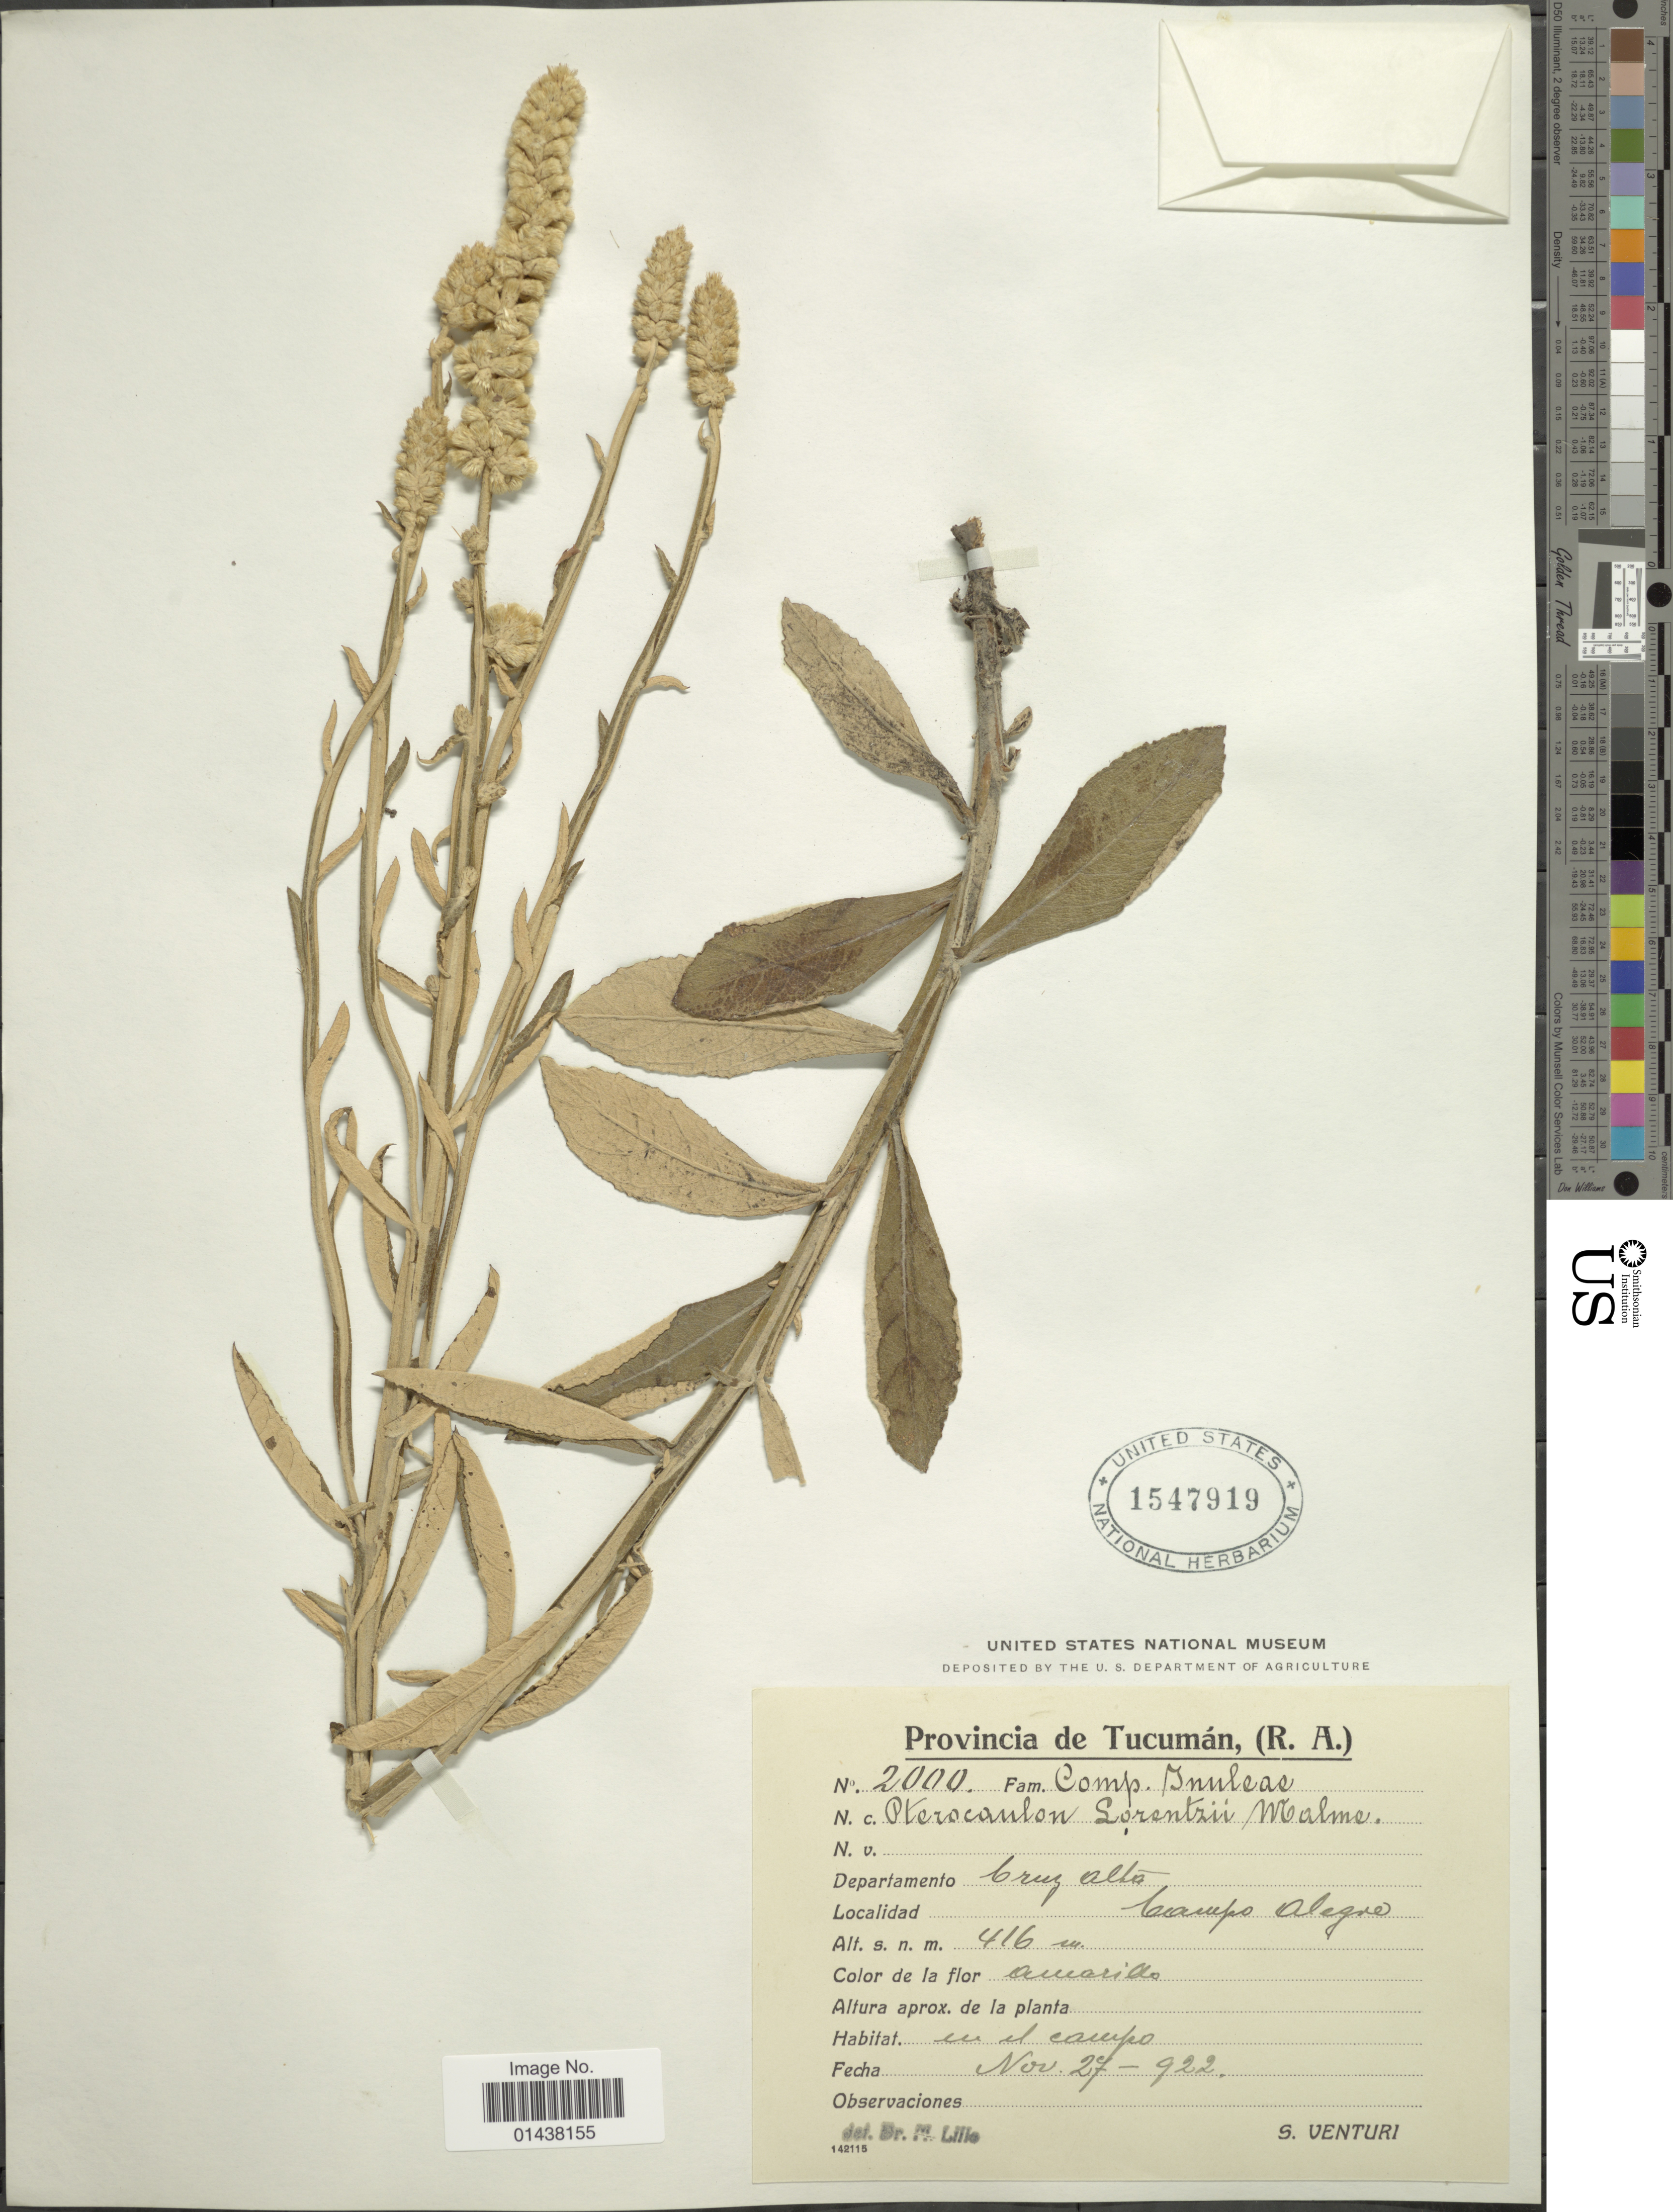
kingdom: Plantae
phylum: Tracheophyta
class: Magnoliopsida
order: Asterales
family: Asteraceae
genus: Pterocaulon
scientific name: Pterocaulon lorentzii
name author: Malme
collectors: S. Venturi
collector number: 2000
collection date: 1922-11-27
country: Argentina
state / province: Tucumán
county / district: Cruz Alta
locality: Campo Alegre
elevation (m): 416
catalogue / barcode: US 1547919